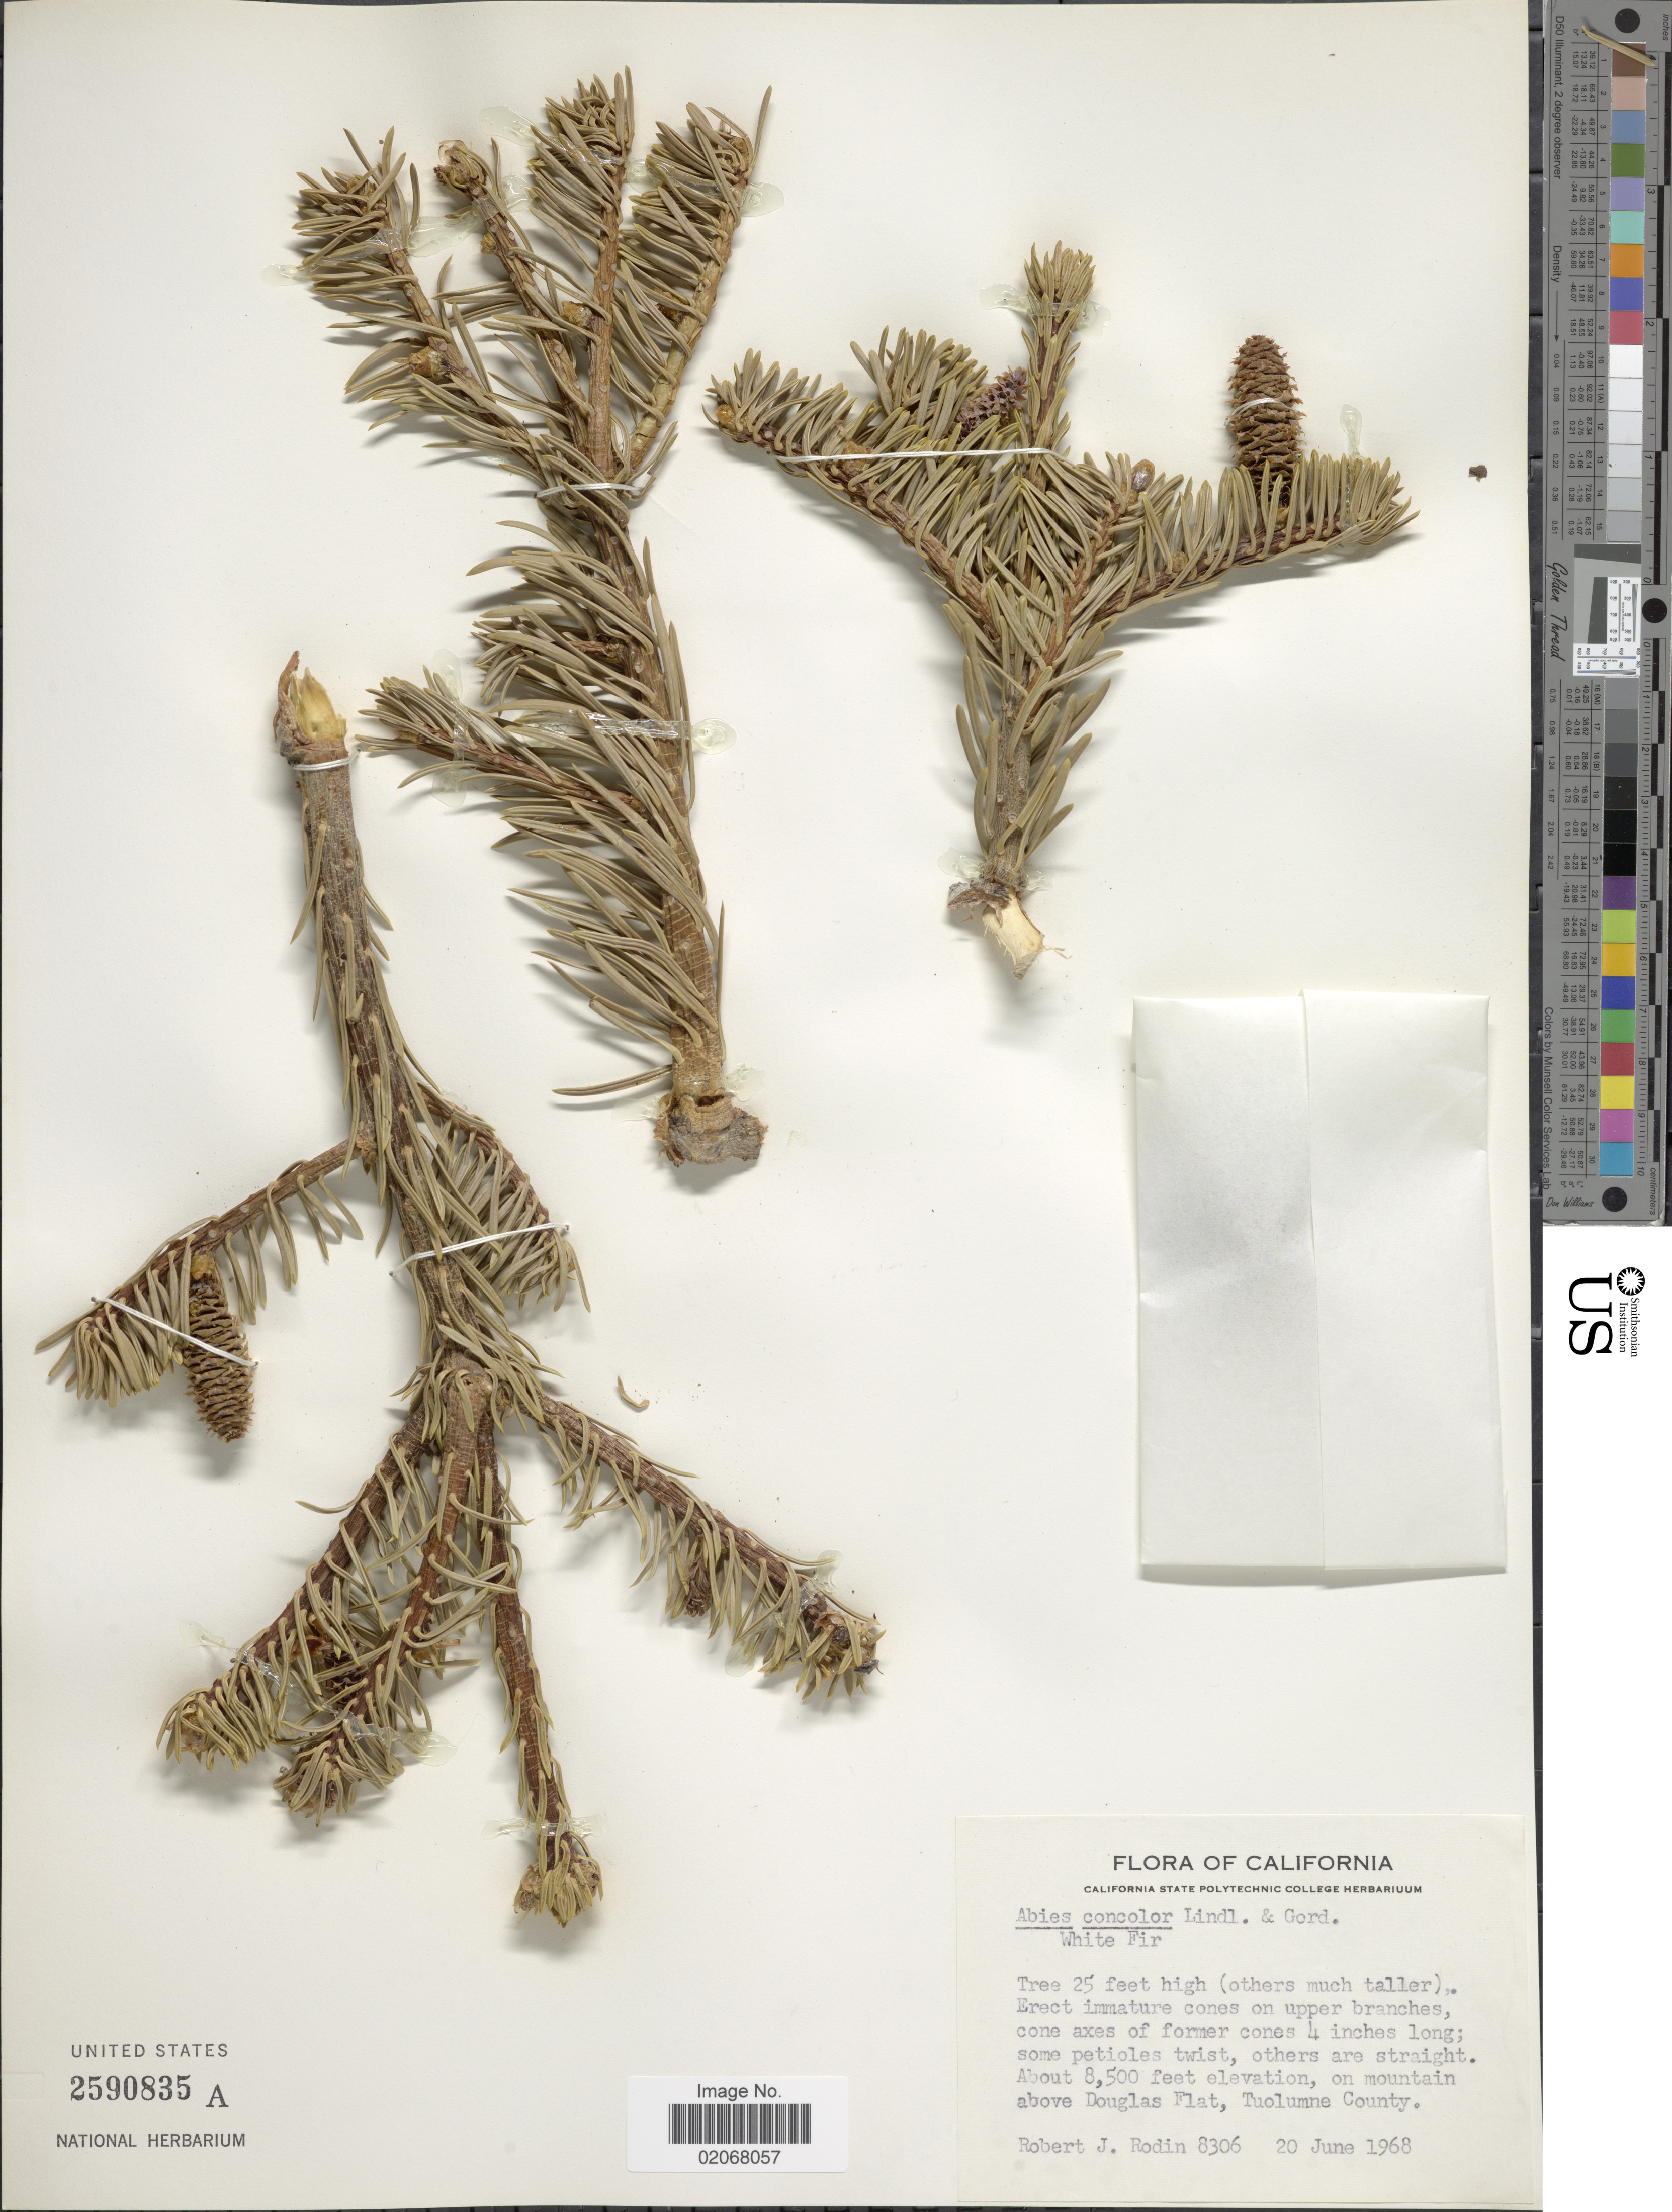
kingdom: Plantae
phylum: Tracheophyta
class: Pinopsida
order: Pinales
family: Pinaceae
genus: Abies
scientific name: Abies concolor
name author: (Gordon & Glend.) Lindl. ex Hildebr.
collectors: R. J. Rodin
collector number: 8306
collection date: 1968-06-20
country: United States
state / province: California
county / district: Tuolumne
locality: On mountain above Douglas Flat, Tuolumne County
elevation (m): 2591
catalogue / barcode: US 2590835A